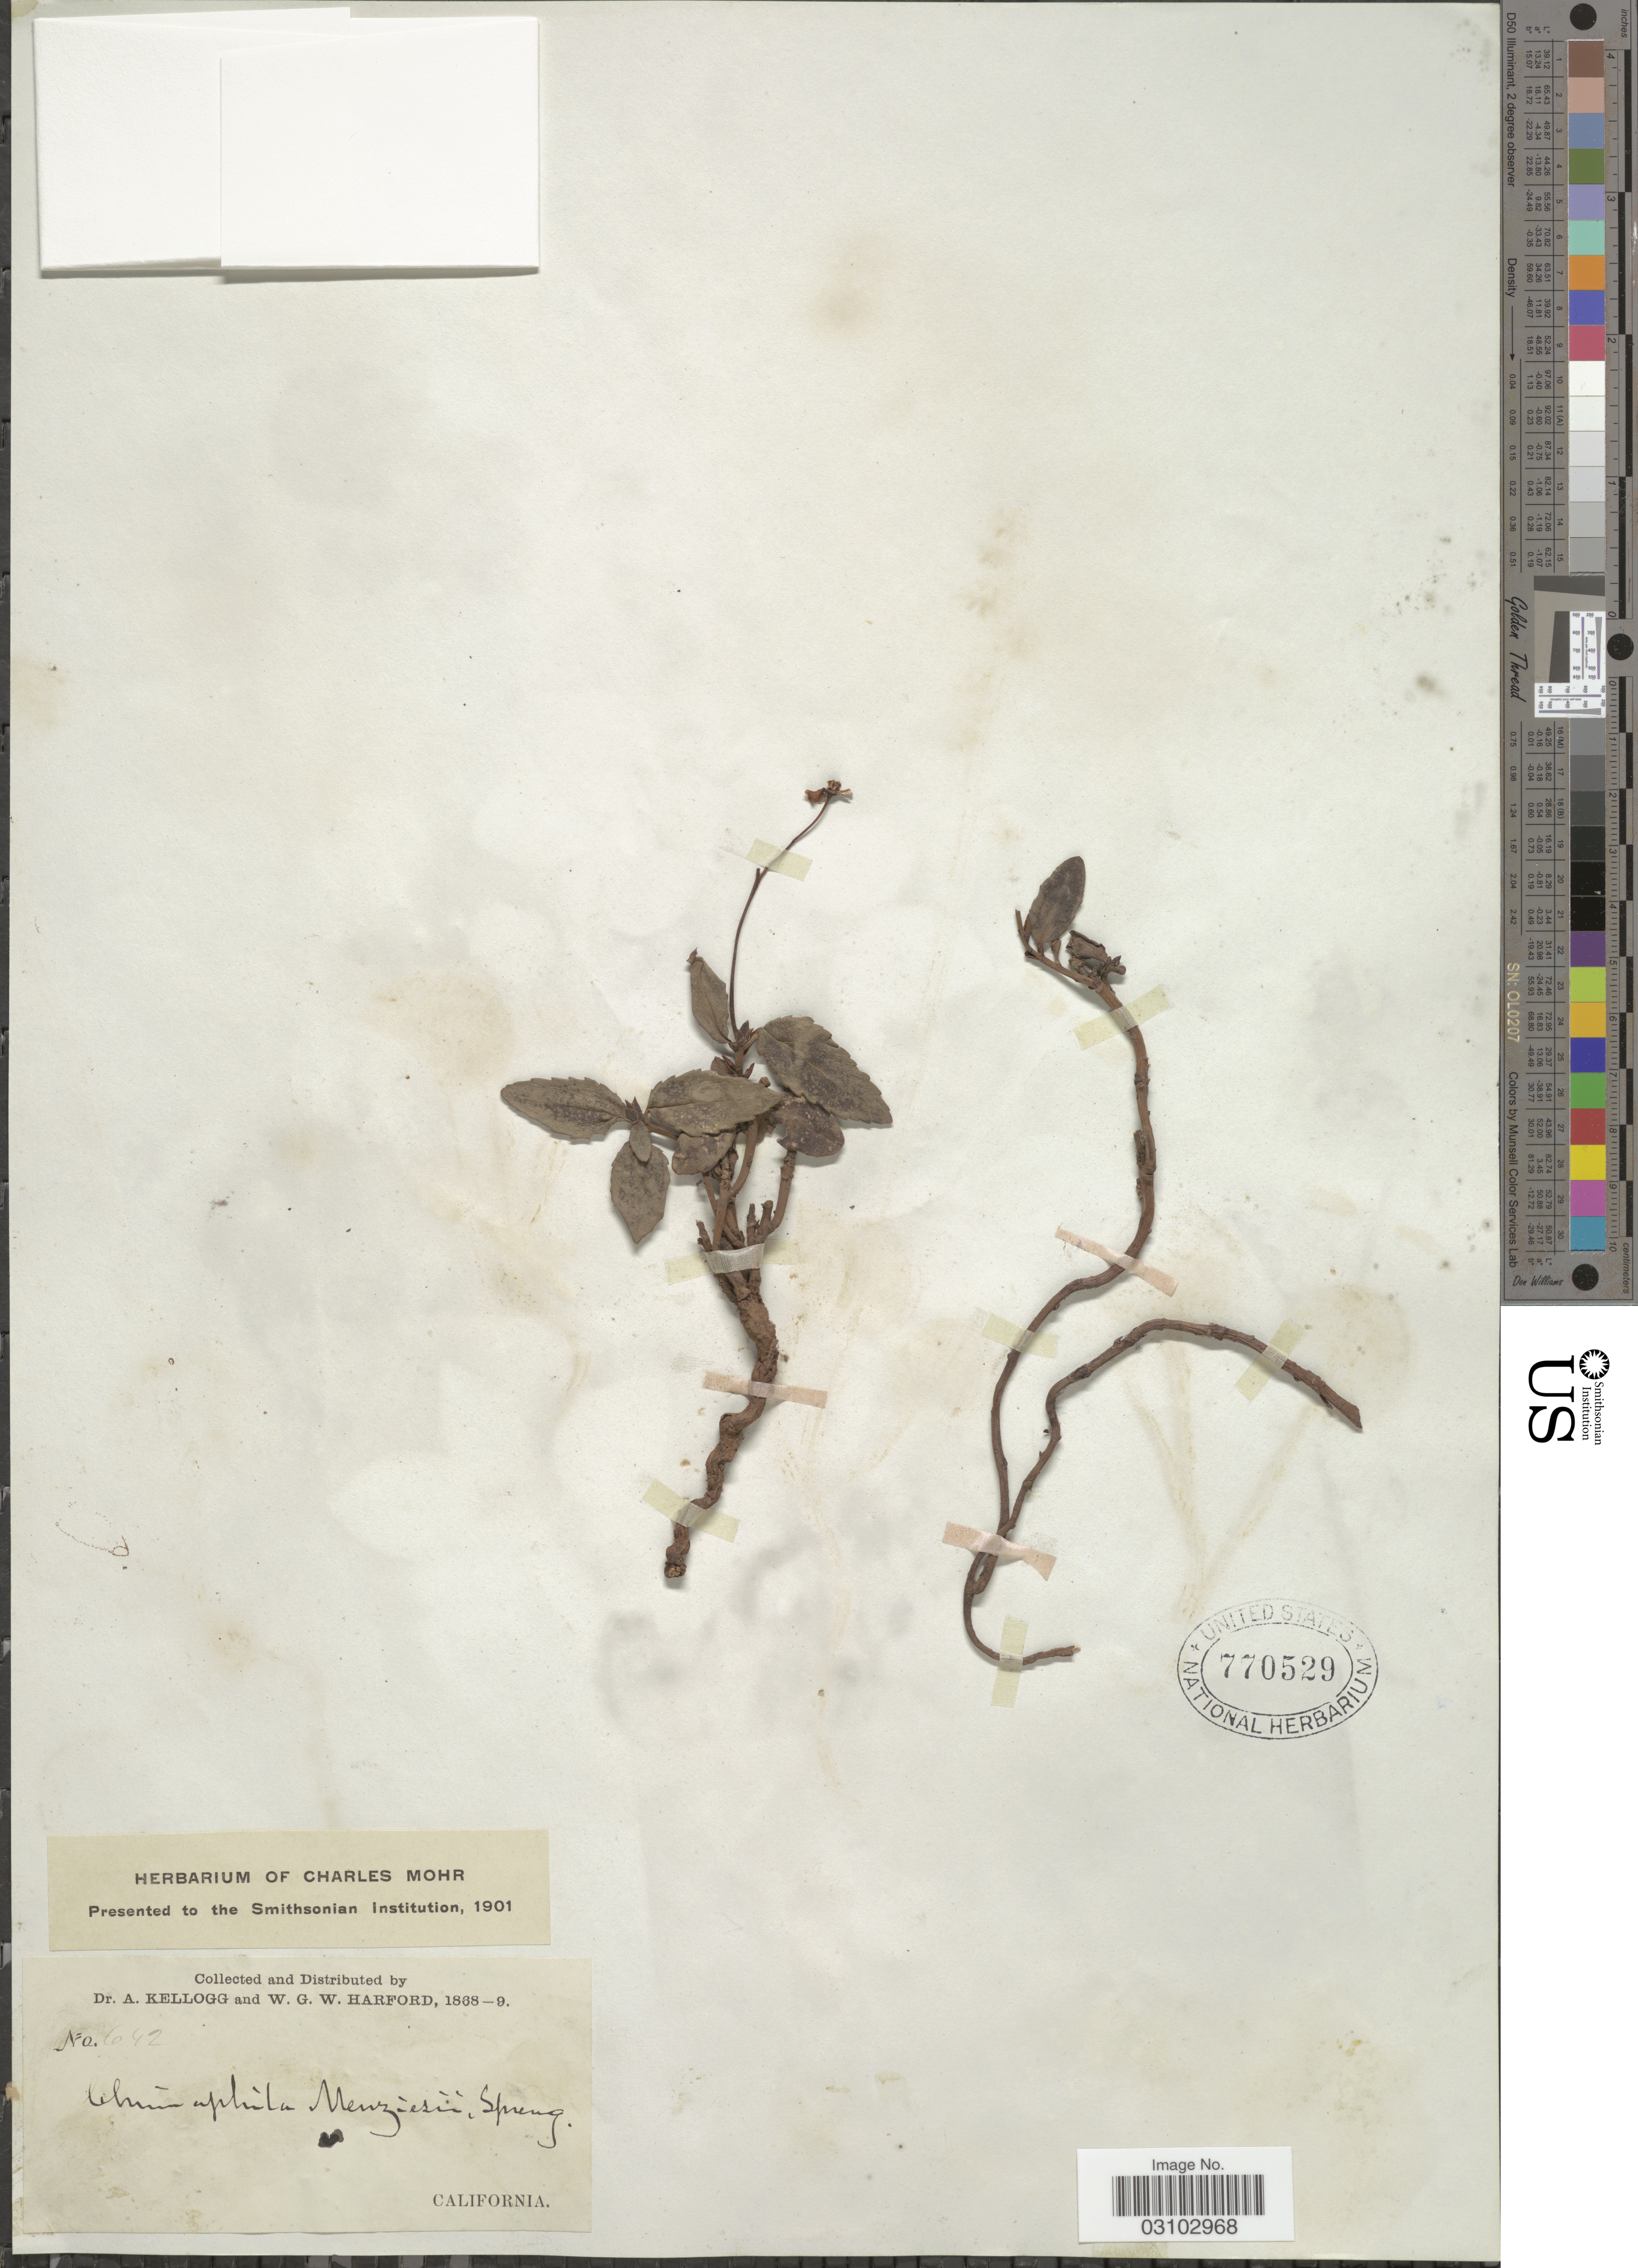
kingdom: Plantae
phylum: Tracheophyta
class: Magnoliopsida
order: Ericales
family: Ericaceae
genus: Chimaphila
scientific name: Chimaphila menziesii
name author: (R. Br. ex G. Don) Spreng.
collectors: A. Kellogg & W. G. W. Harford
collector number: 642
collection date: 1868/1869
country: United States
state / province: California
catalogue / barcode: US 770529